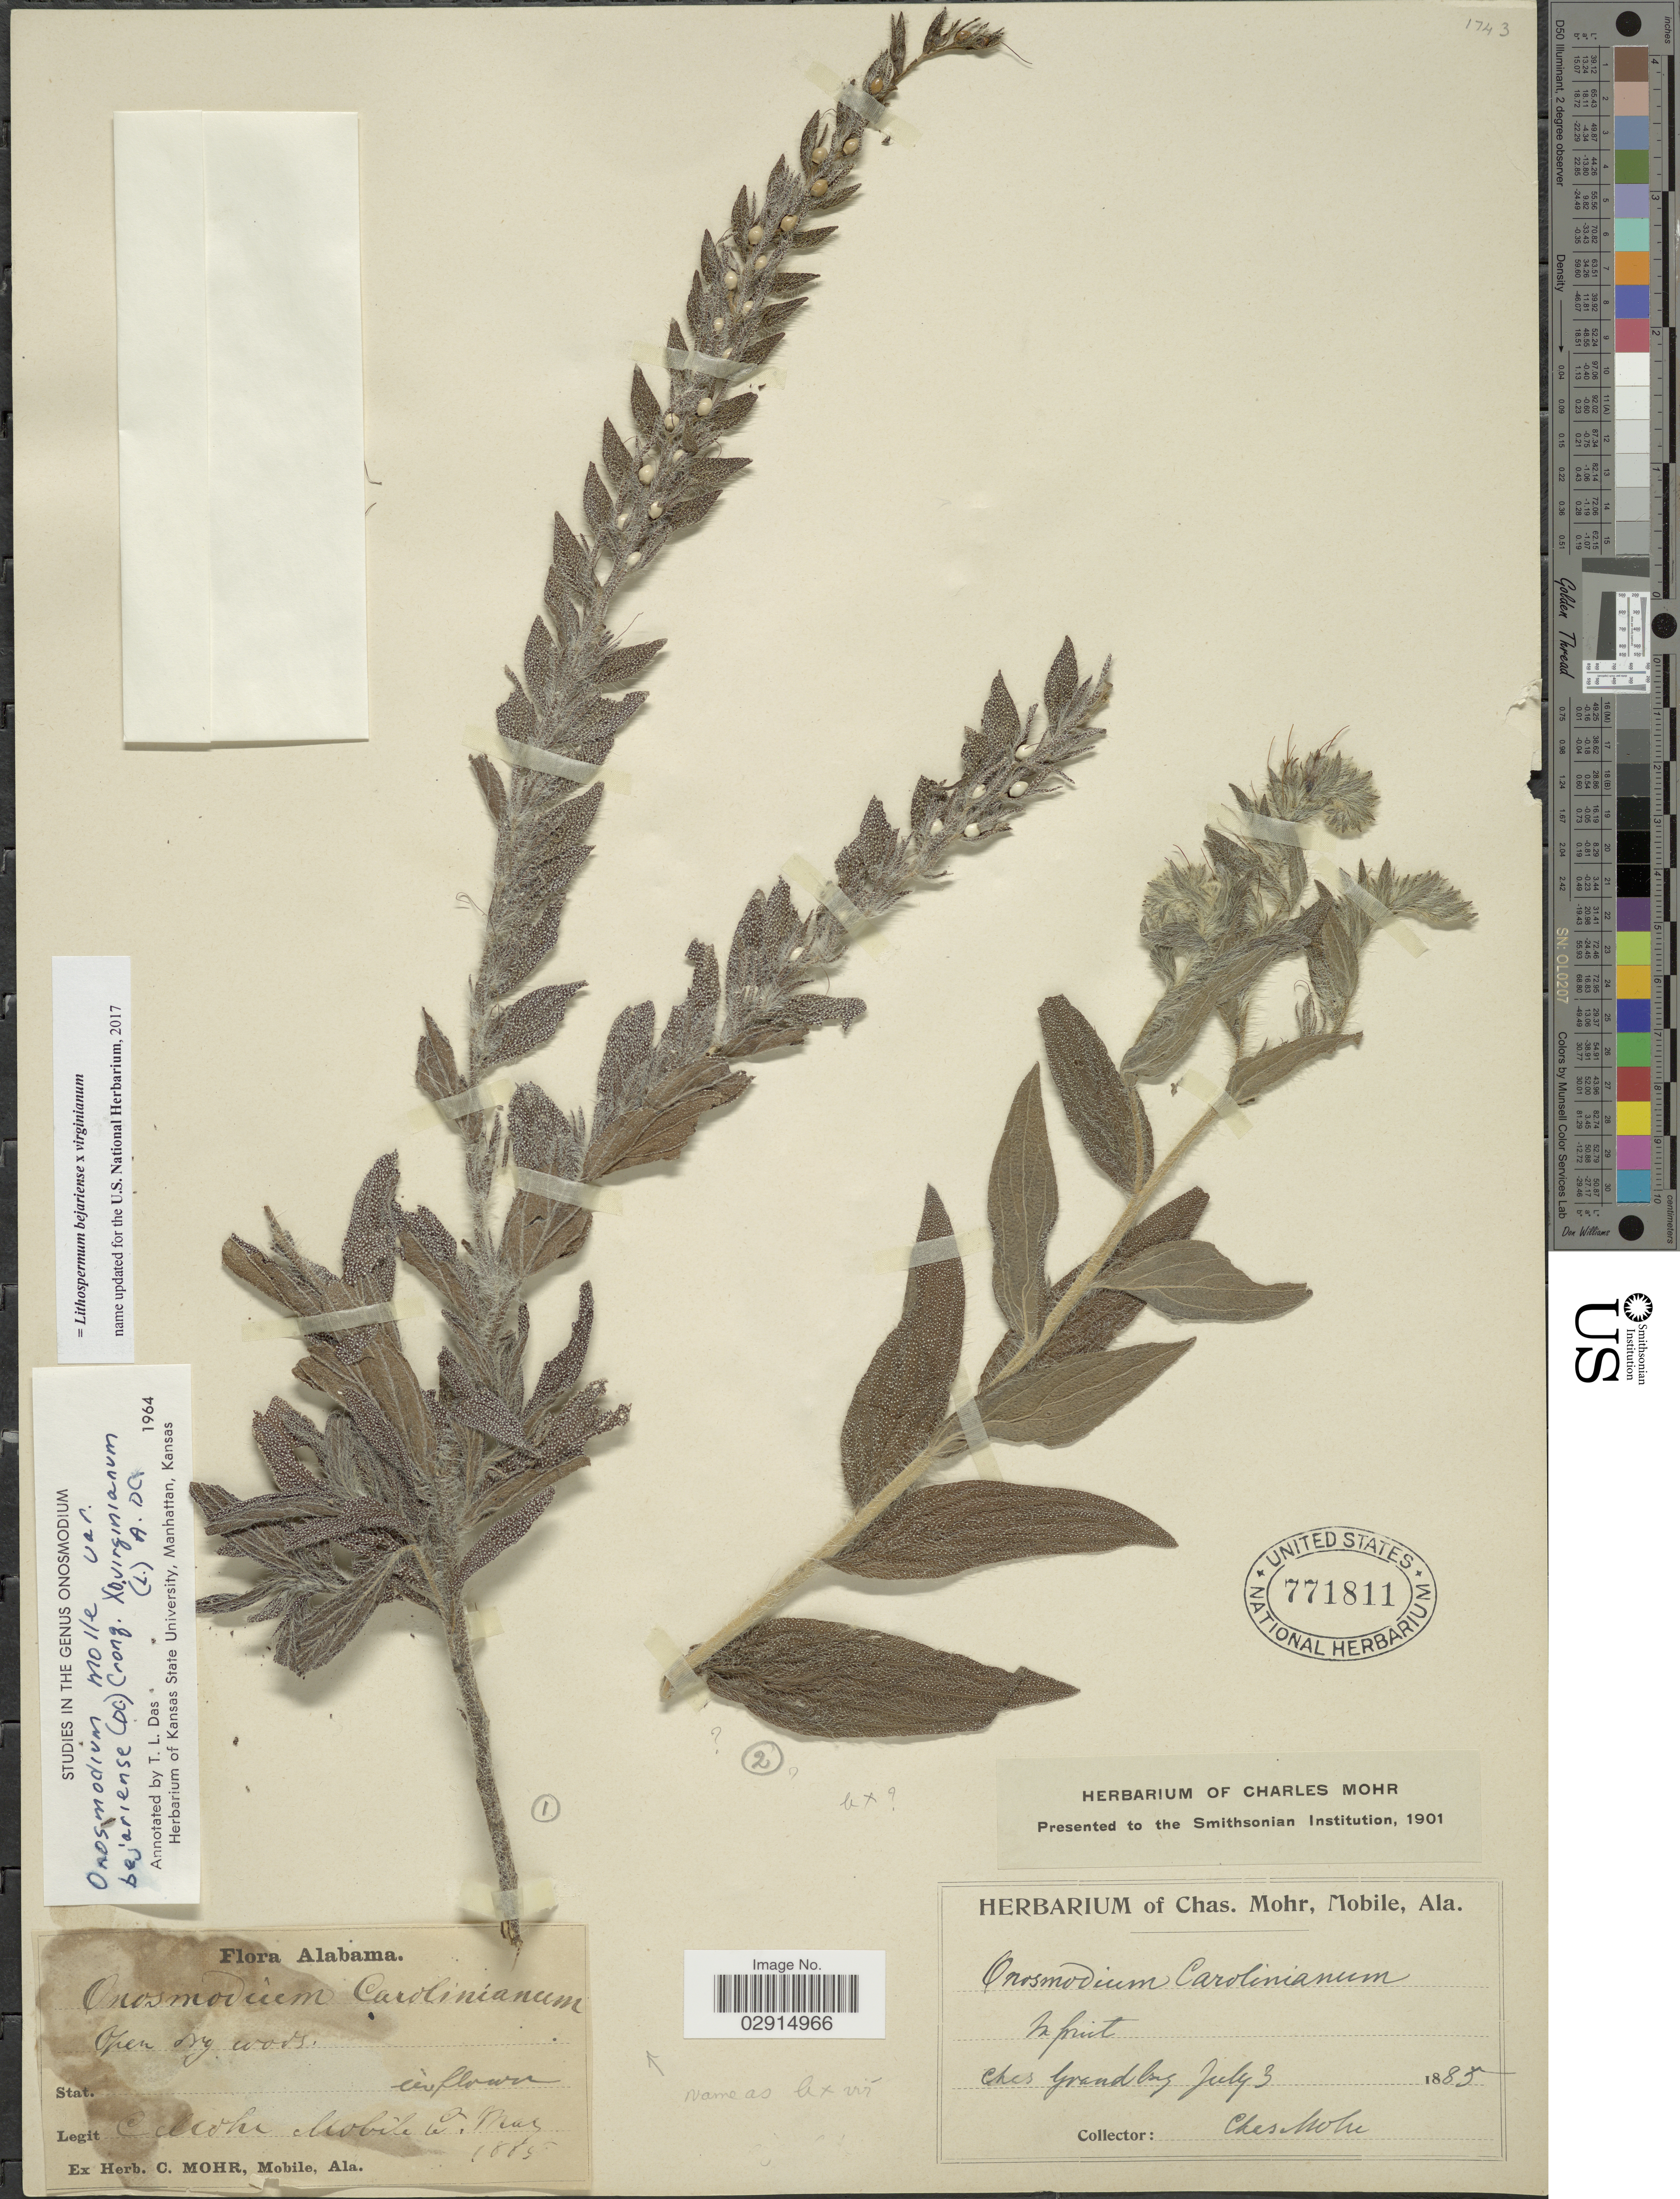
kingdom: Plantae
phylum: Tracheophyta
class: Magnoliopsida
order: Boraginales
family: Boraginaceae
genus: Lithospermum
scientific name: Lithospermum bejariense x L. virginianum L.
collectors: Mohr, C. T. (herbarium)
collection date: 1885-05/1885-07-03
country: United States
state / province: Alabama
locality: Grand bay.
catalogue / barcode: US 771811